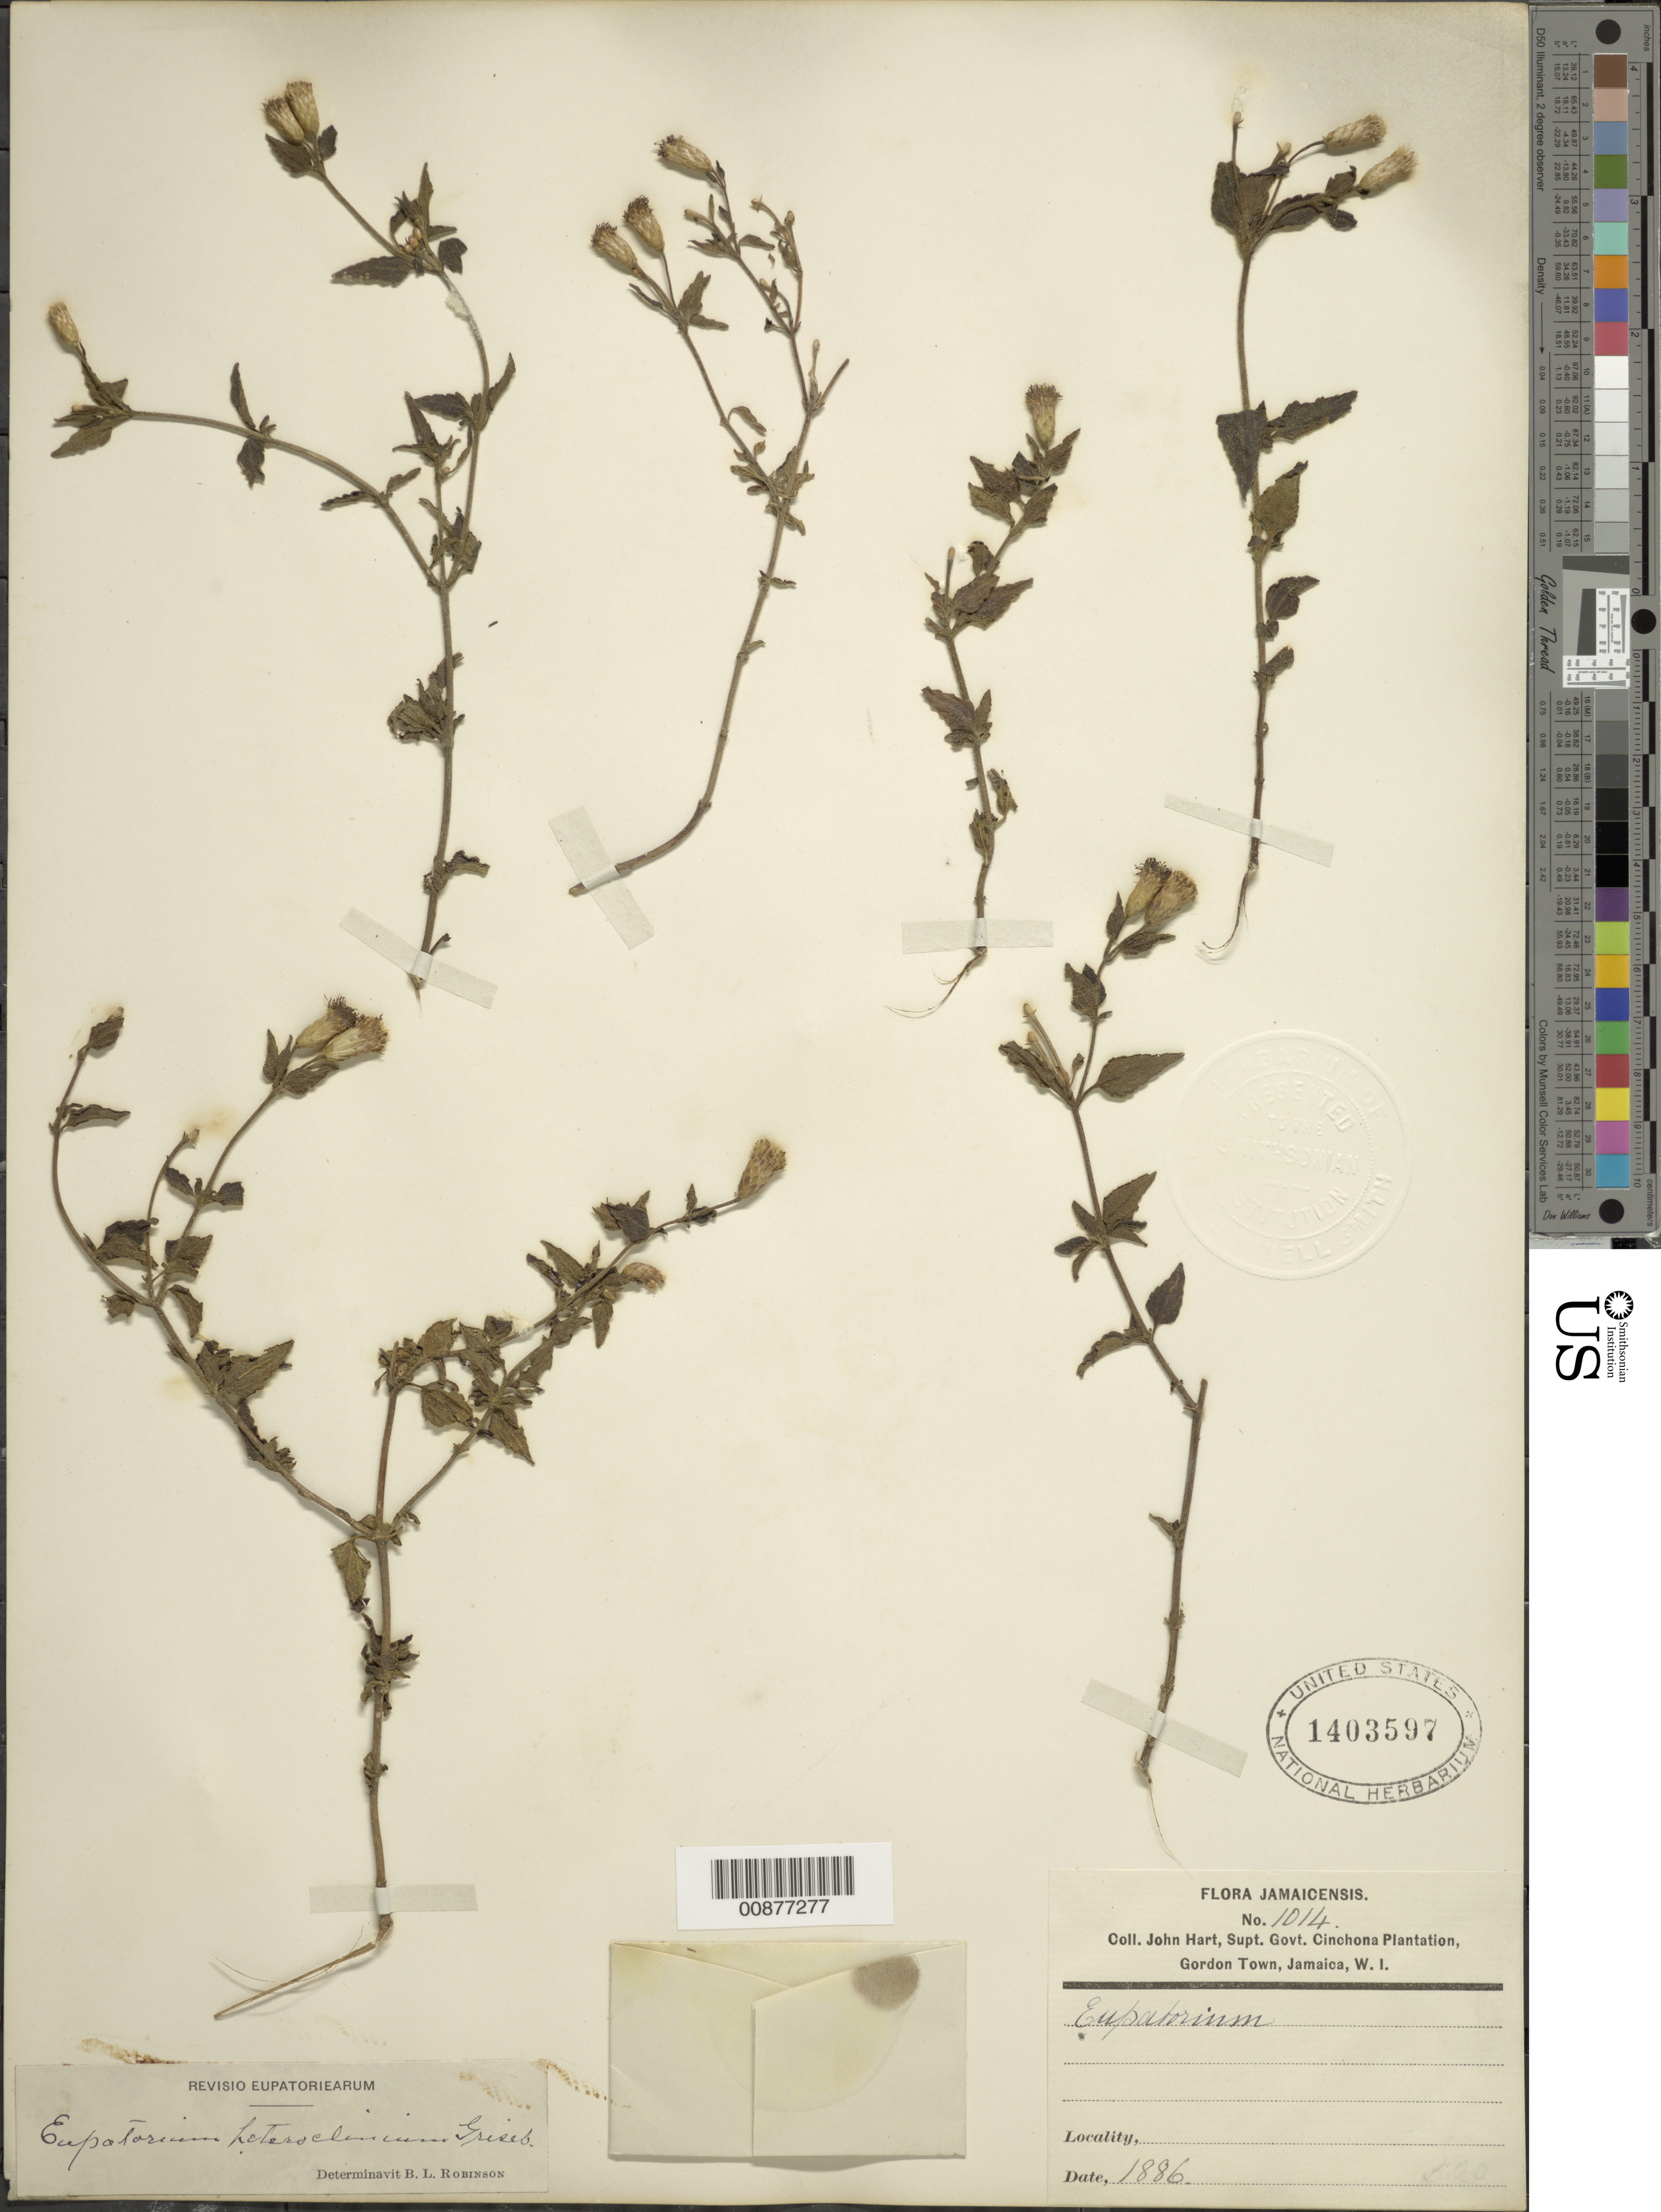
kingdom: Plantae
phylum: Tracheophyta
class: Magnoliopsida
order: Asterales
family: Asteraceae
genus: Chromolaena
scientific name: Chromolaena heteroclinia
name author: (Griseb.) R.M. King & H. Rob.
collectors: J. Hart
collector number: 1014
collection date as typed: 1886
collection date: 1886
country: Jamaica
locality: Govt. Cinchona Plantation, Gordon Town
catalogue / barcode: US 1403597